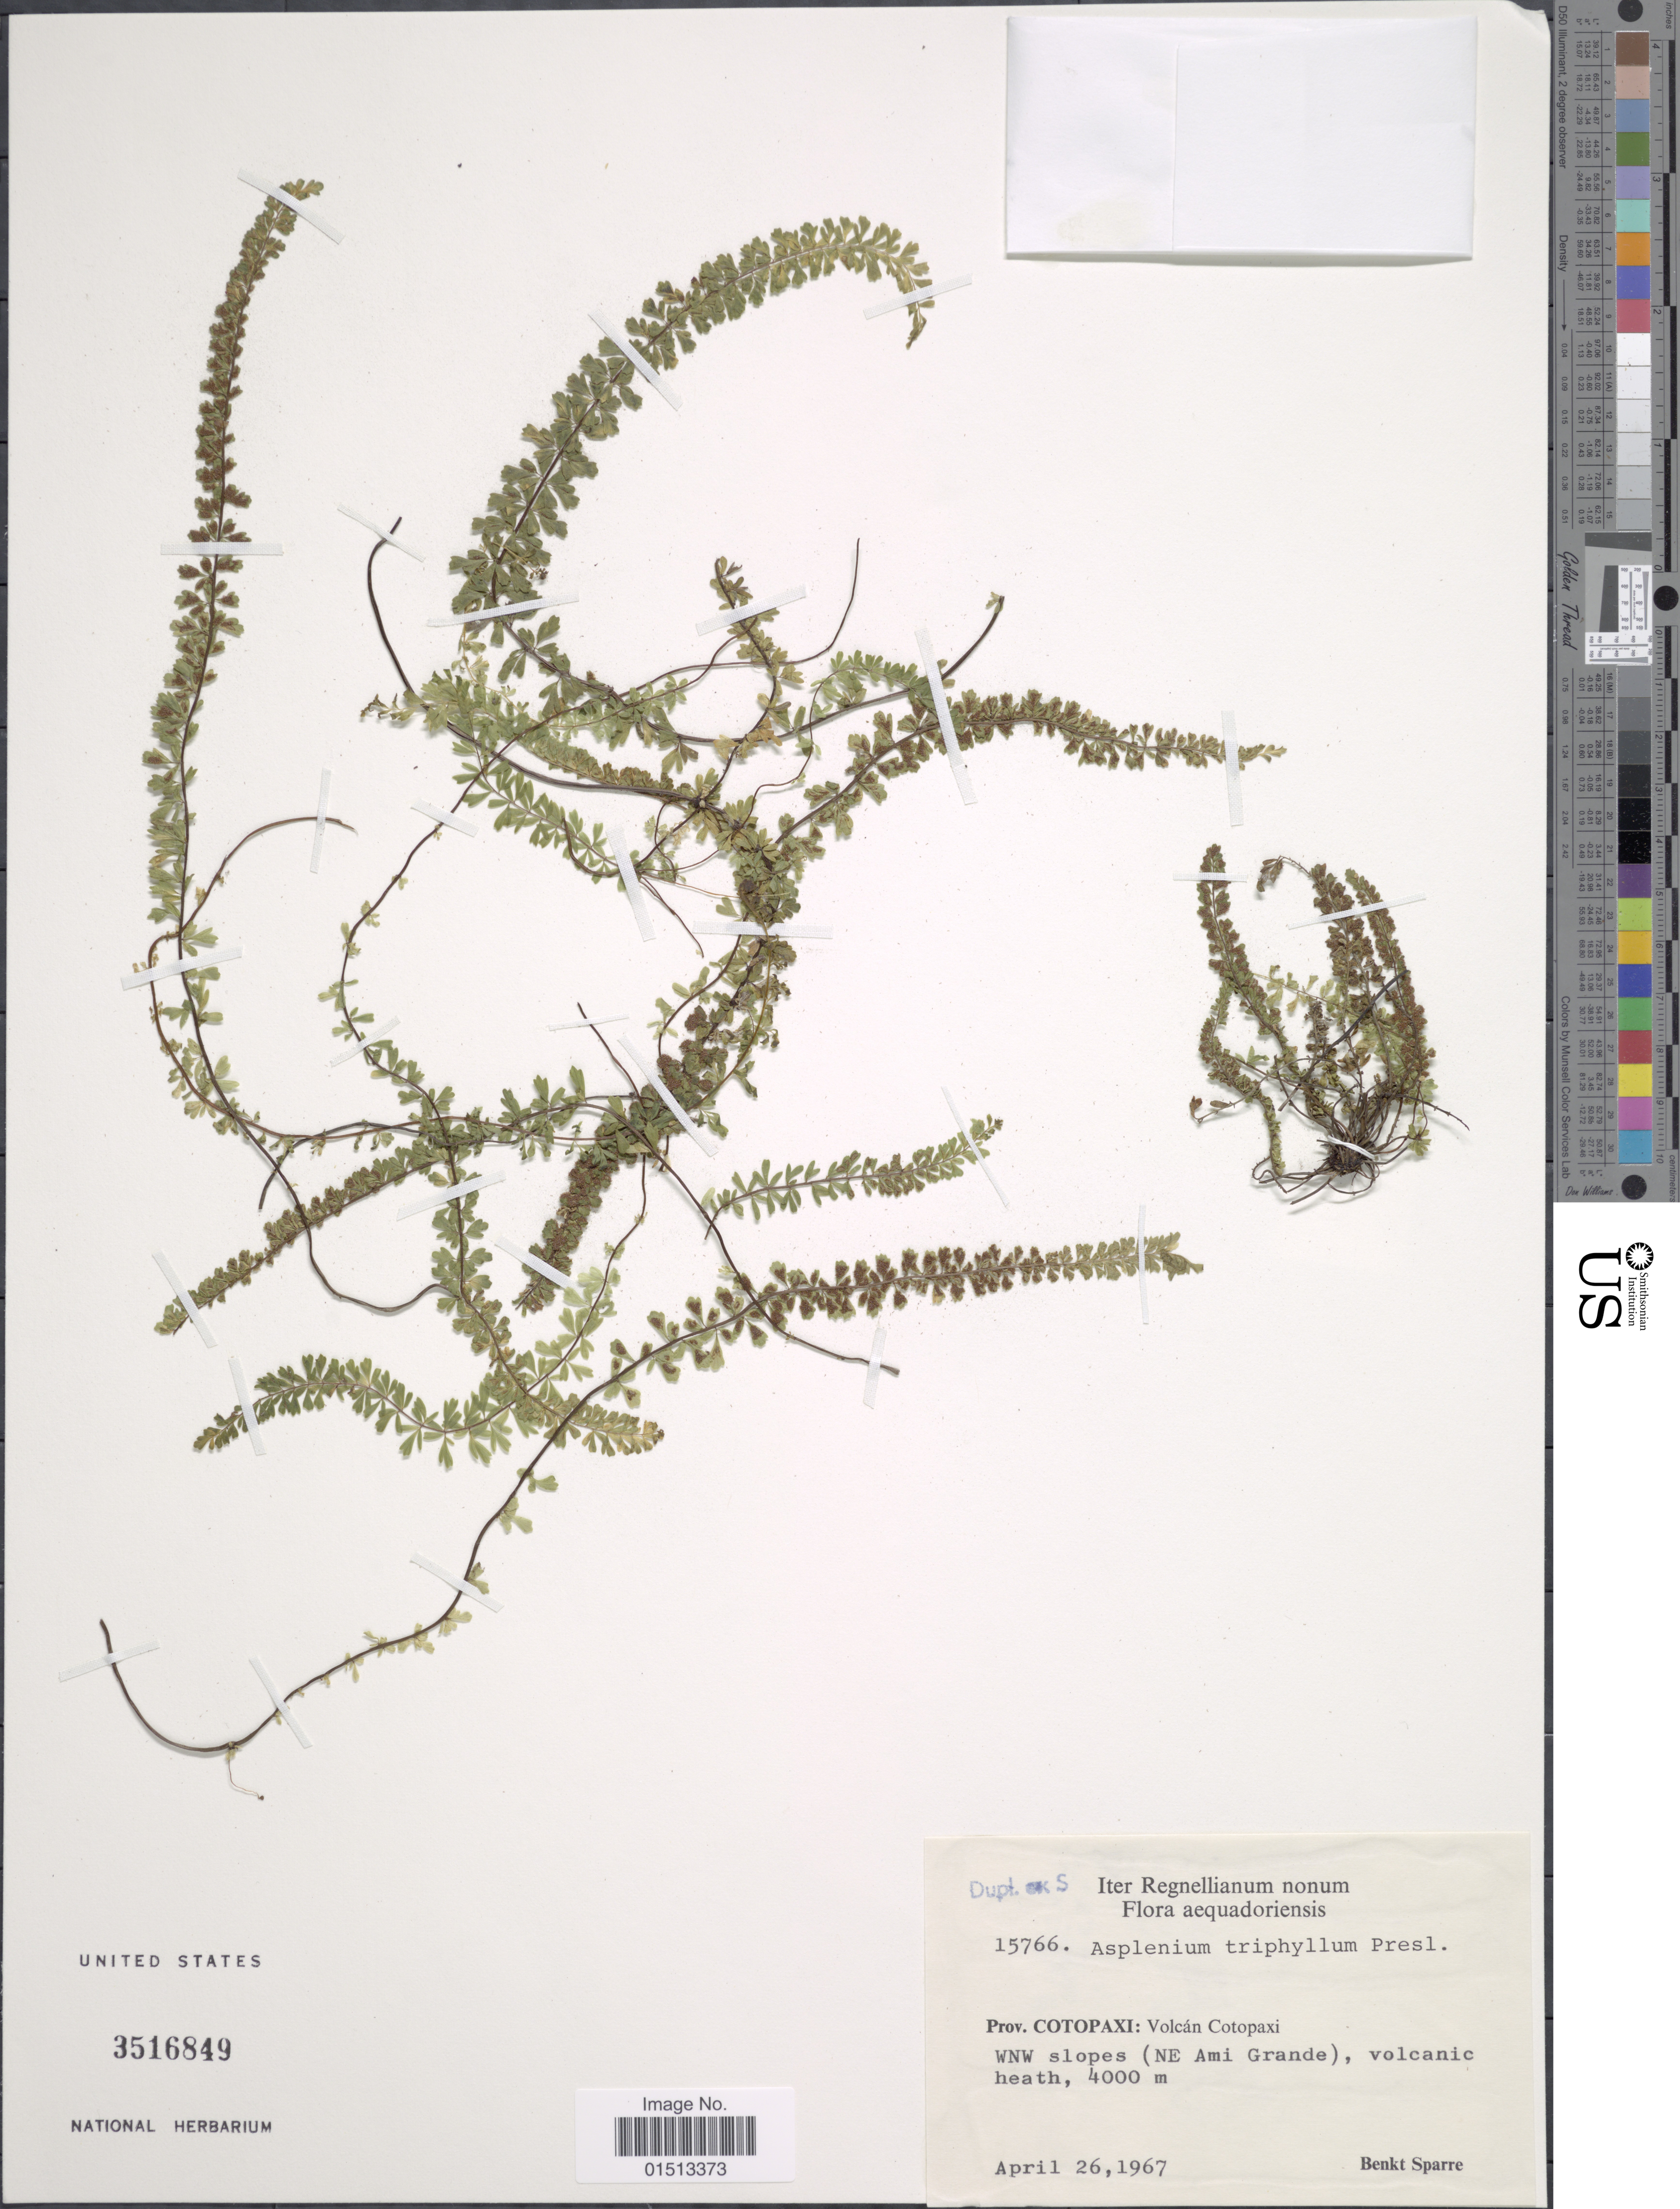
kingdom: Plantae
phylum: Tracheophyta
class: Polypodiopsida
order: Polypodiales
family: Aspleniaceae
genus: Asplenium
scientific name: Asplenium triphyllum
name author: C. Presl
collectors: B. Sparre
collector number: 15766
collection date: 1967-04-26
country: Ecuador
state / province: Cotopaxi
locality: Volcán Cotopaxi, WNW slopes (NE Ami Grande), volcanic heath.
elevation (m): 4000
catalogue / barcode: US 3516849